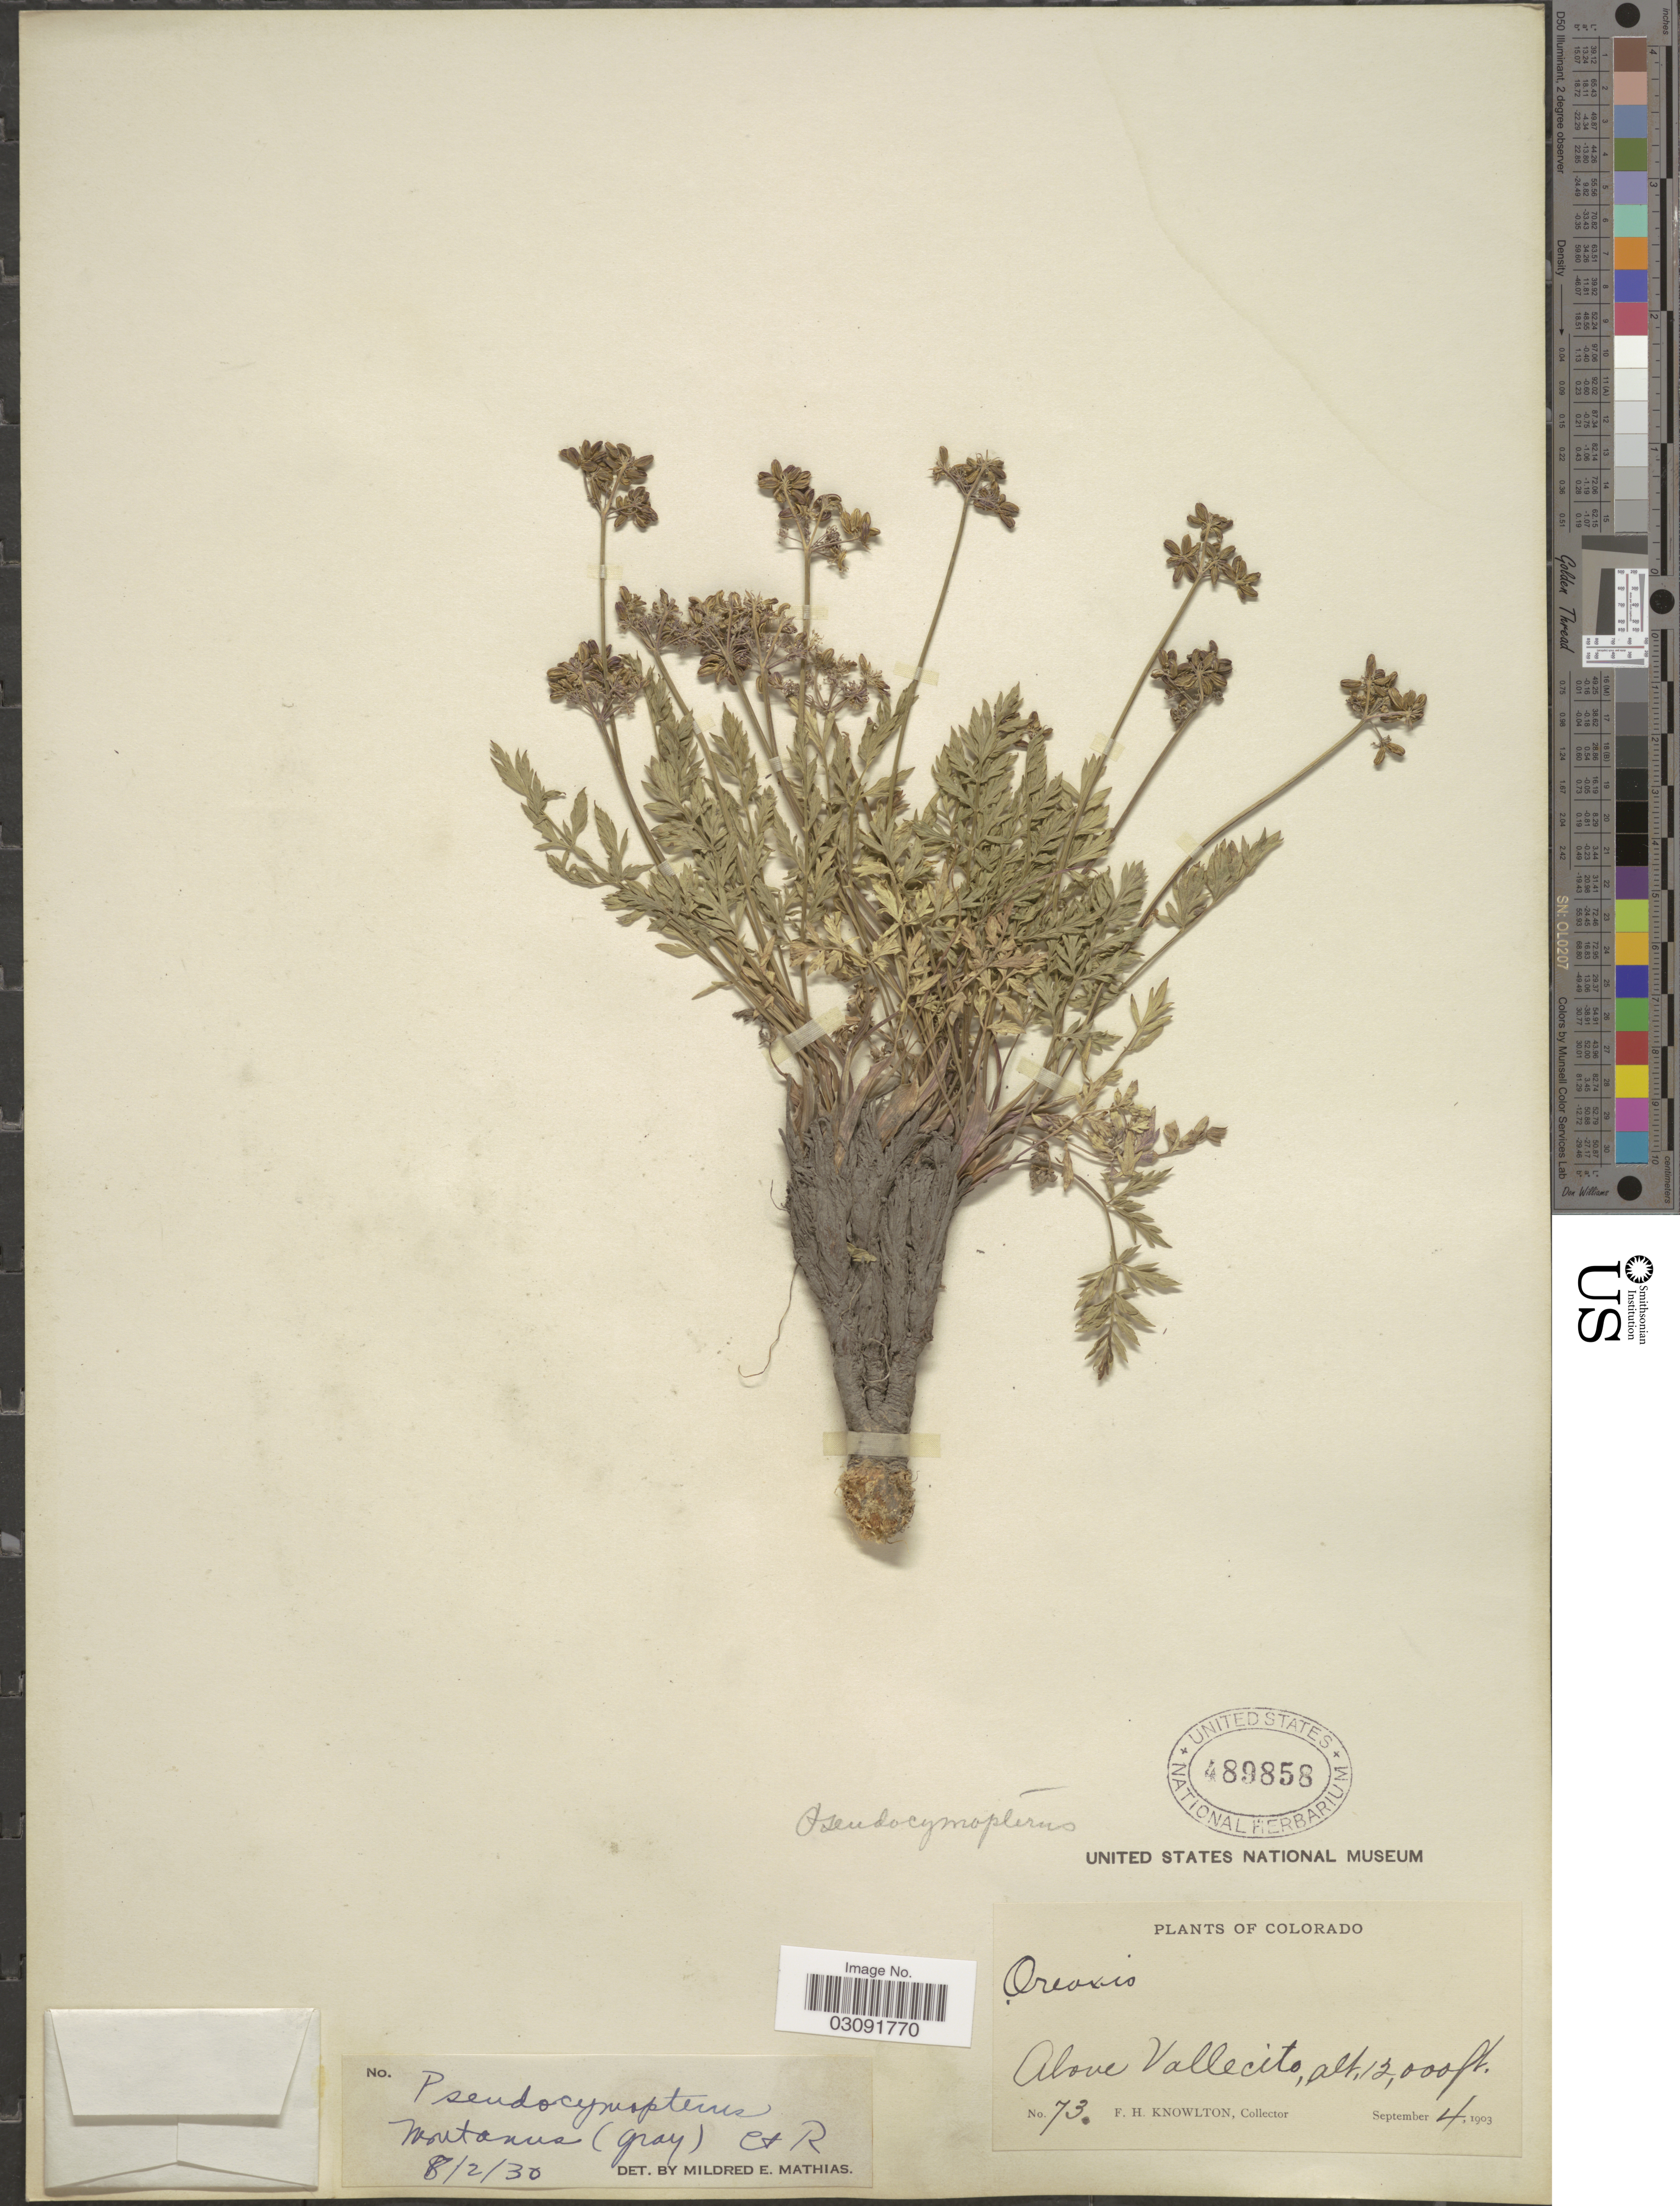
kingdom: Plantae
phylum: Tracheophyta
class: Magnoliopsida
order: Apiales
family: Apiaceae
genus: Pseudocymopterus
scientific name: Pseudocymopterus montanus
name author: (A. Gray) J.M. Coult. & Rose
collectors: F. H. Knowlton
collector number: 73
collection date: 1903-09-04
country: United States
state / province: Colorado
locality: Above Vallecito.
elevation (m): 3658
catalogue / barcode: US 489858